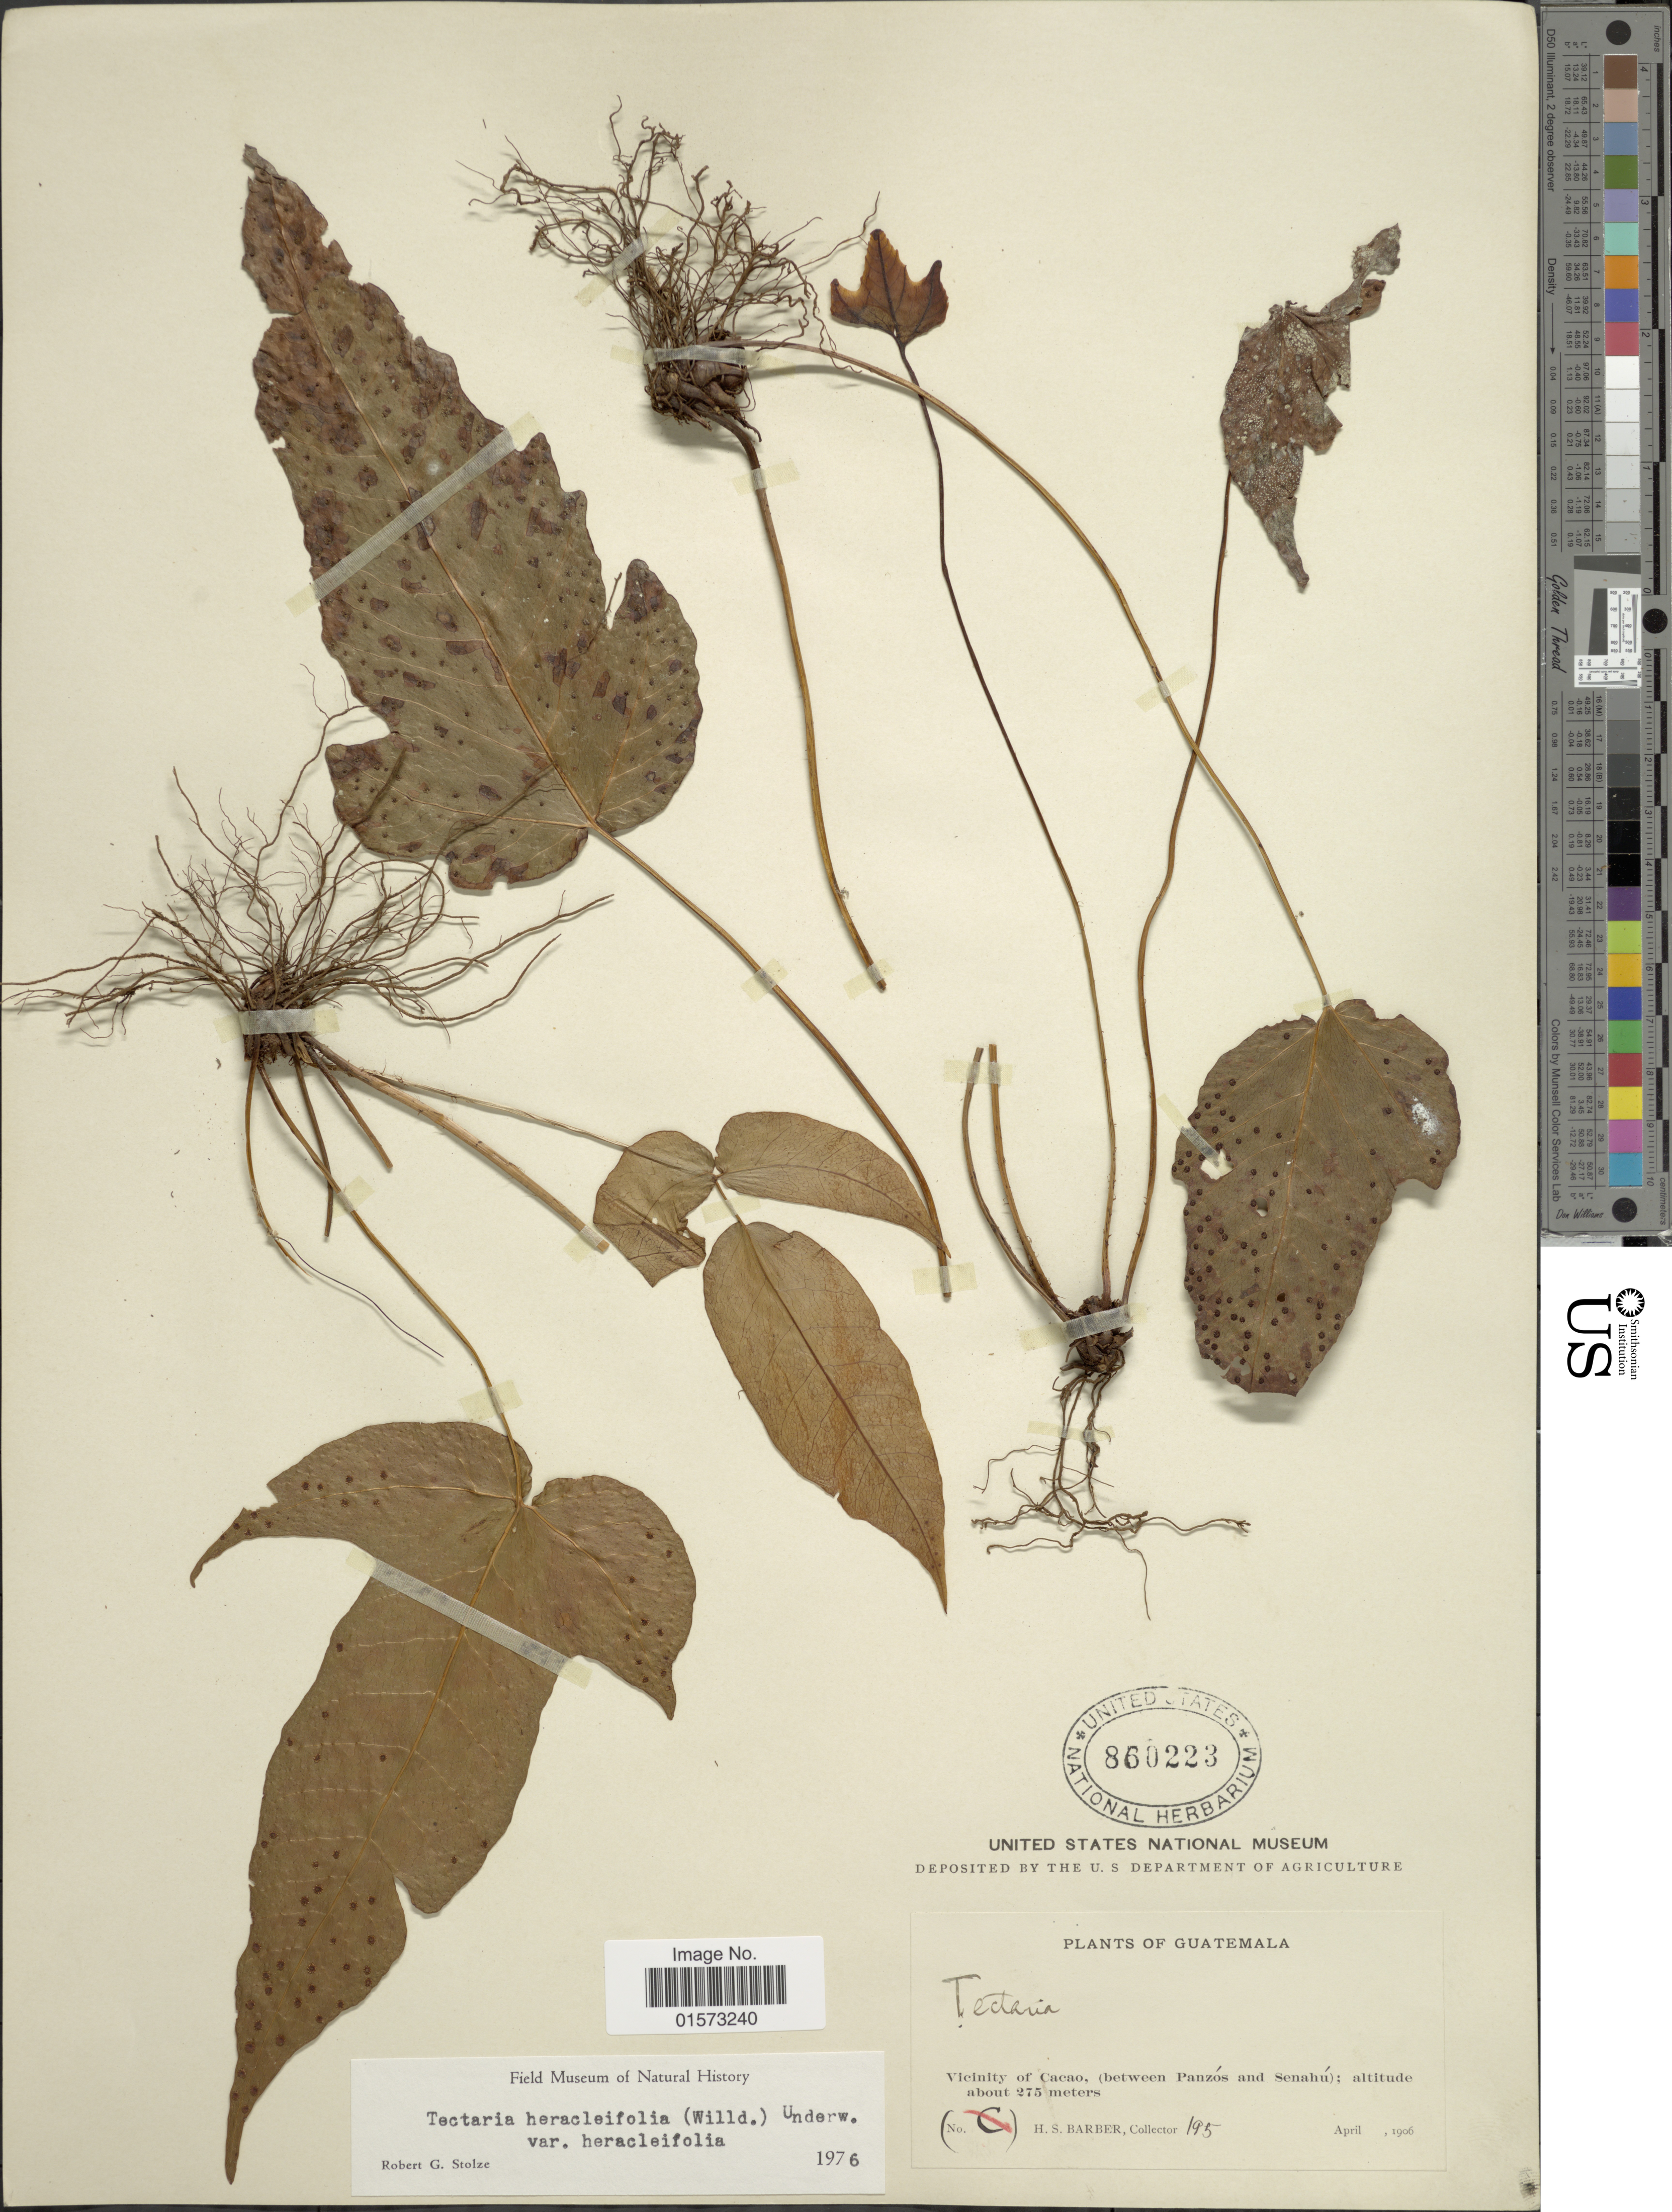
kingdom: Plantae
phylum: Tracheophyta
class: Polypodiopsida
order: Polypodiales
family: Tectariaceae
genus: Tectaria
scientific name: Tectaria heracleifolia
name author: (Willd.) Underw.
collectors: H. Barber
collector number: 195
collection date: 1906-04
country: Guatemala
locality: Vicinity of Cacao, (between Panzos and Senahu)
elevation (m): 275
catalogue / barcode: US 860223